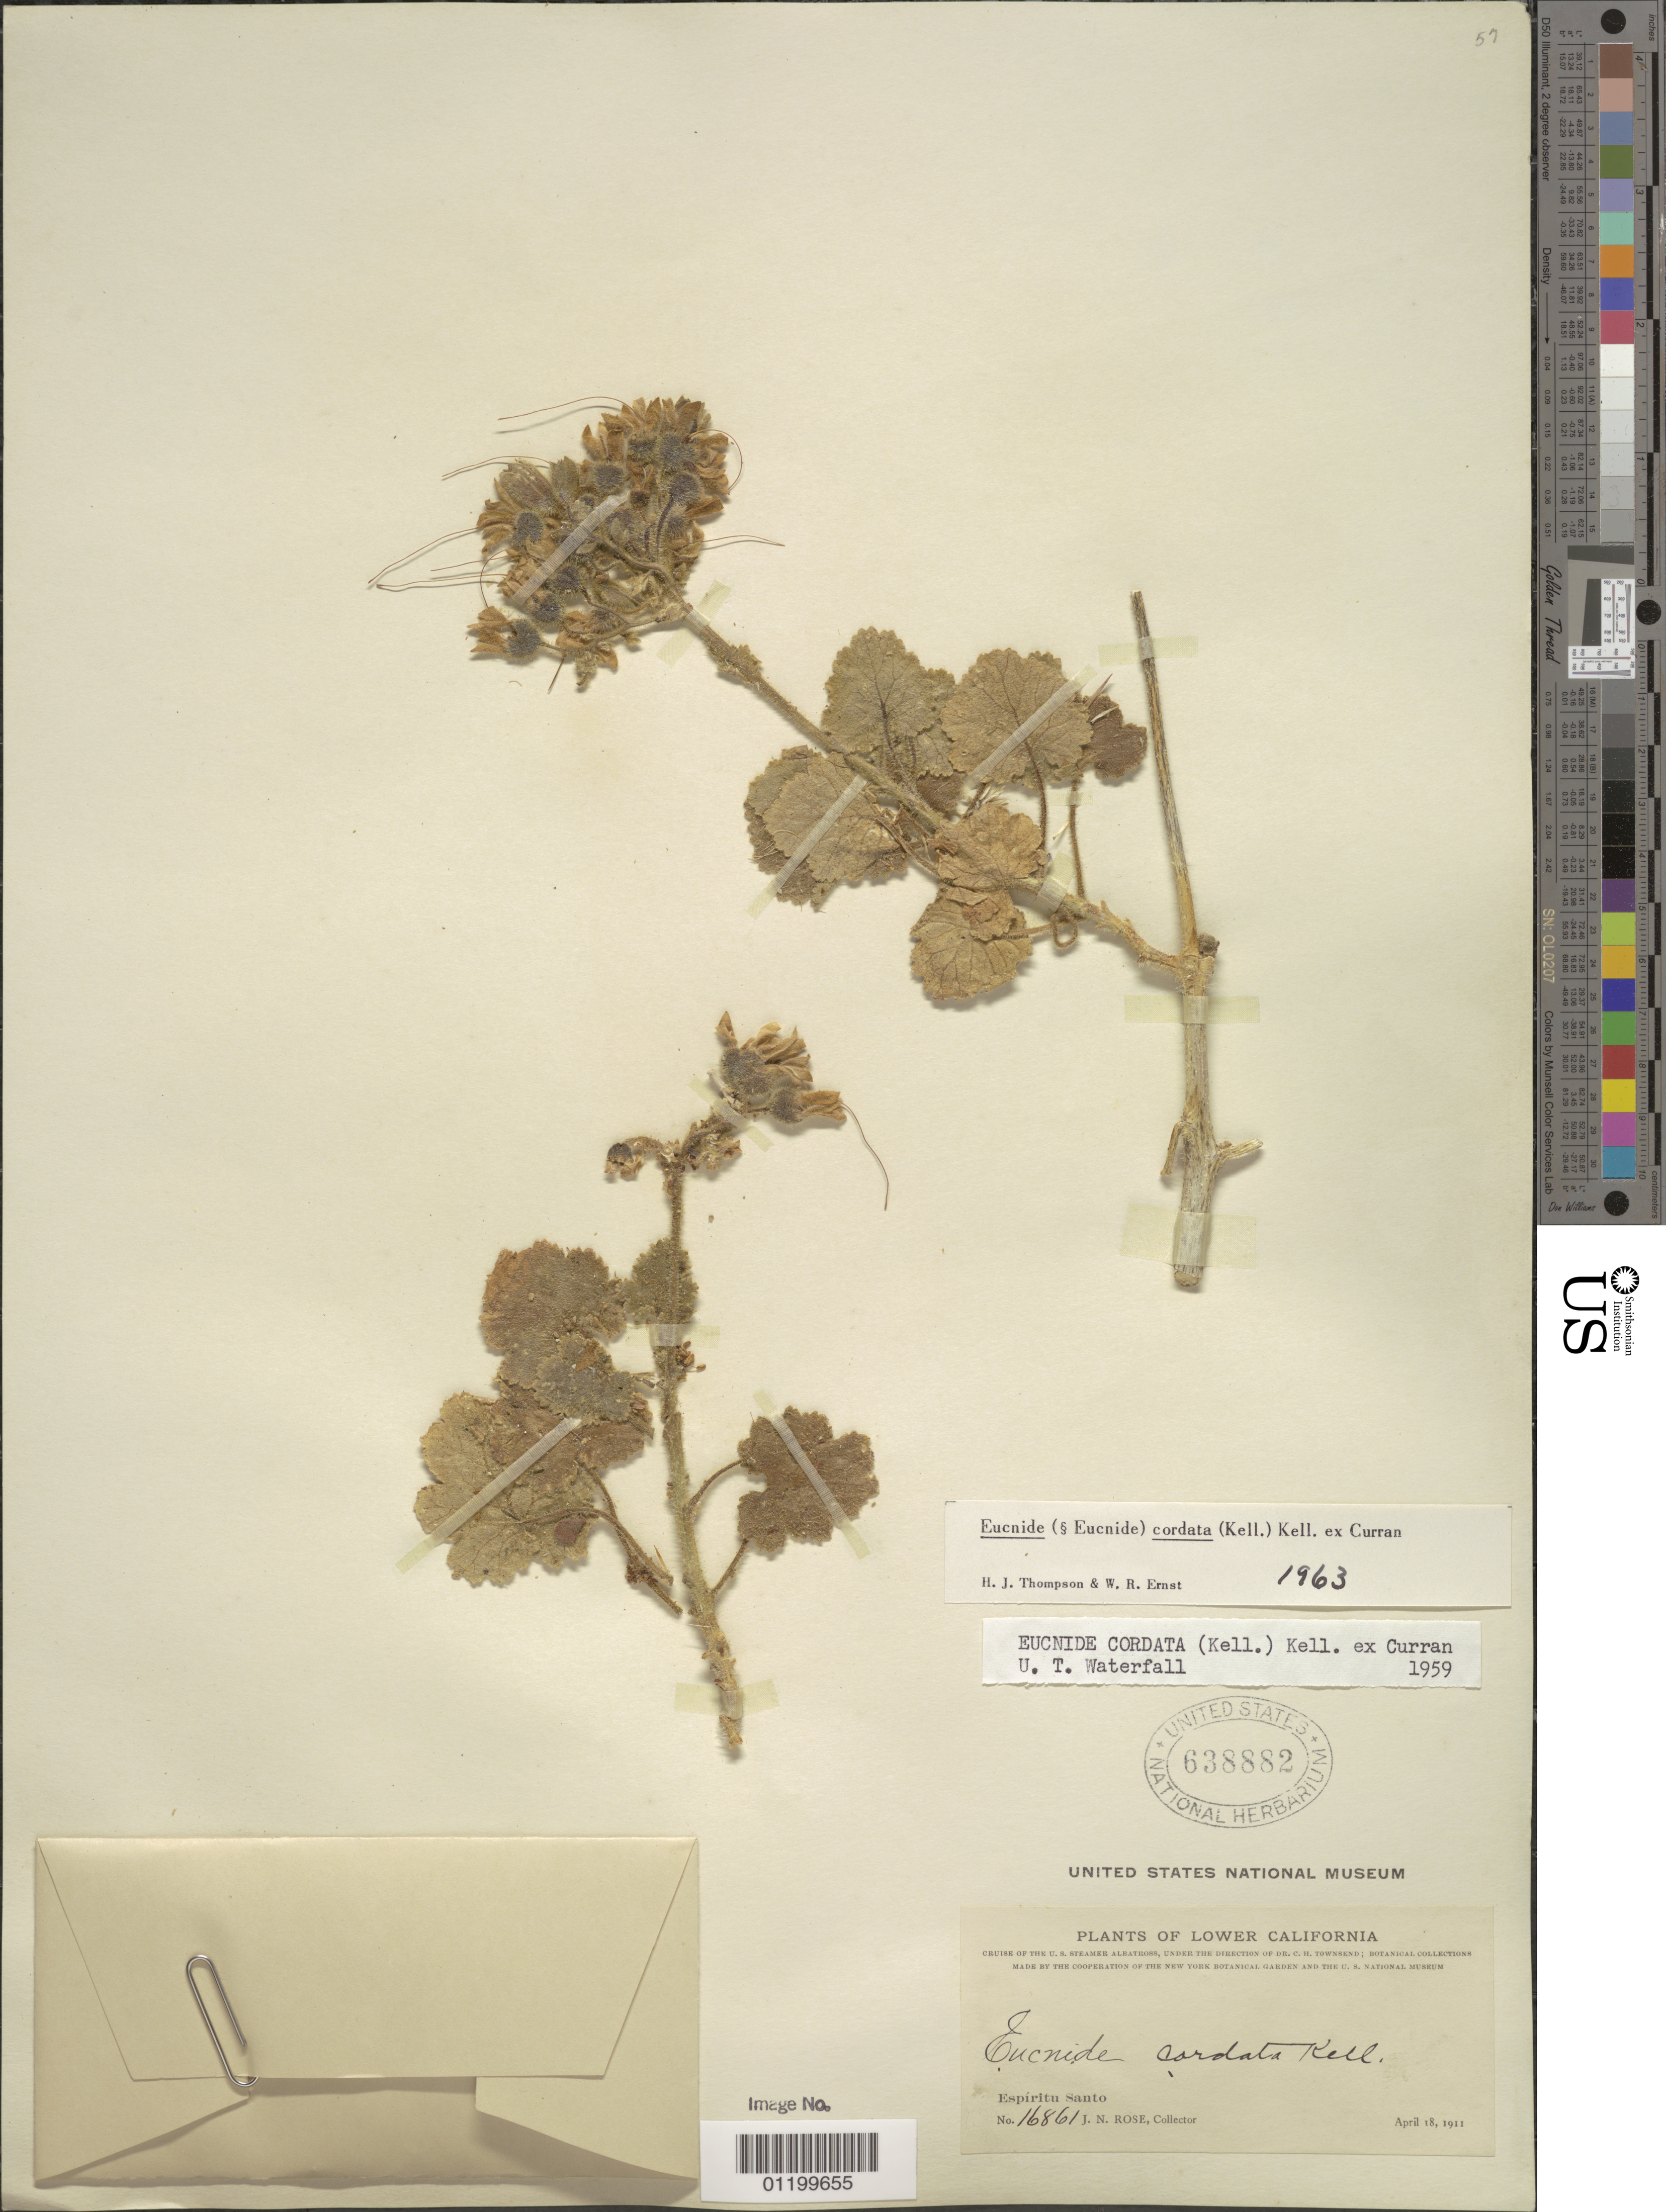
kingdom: Plantae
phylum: Tracheophyta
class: Magnoliopsida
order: Cornales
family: Loasaceae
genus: Eucnide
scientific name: Eucnide cordata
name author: (Kell.) Kellogg ex Curran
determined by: Thompson, H. J.; Ernst, W. R.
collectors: J. N. Rose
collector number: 16861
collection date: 1911-04-18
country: Mexico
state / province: Baja California Sur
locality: Espiritu Santo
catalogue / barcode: US 638882